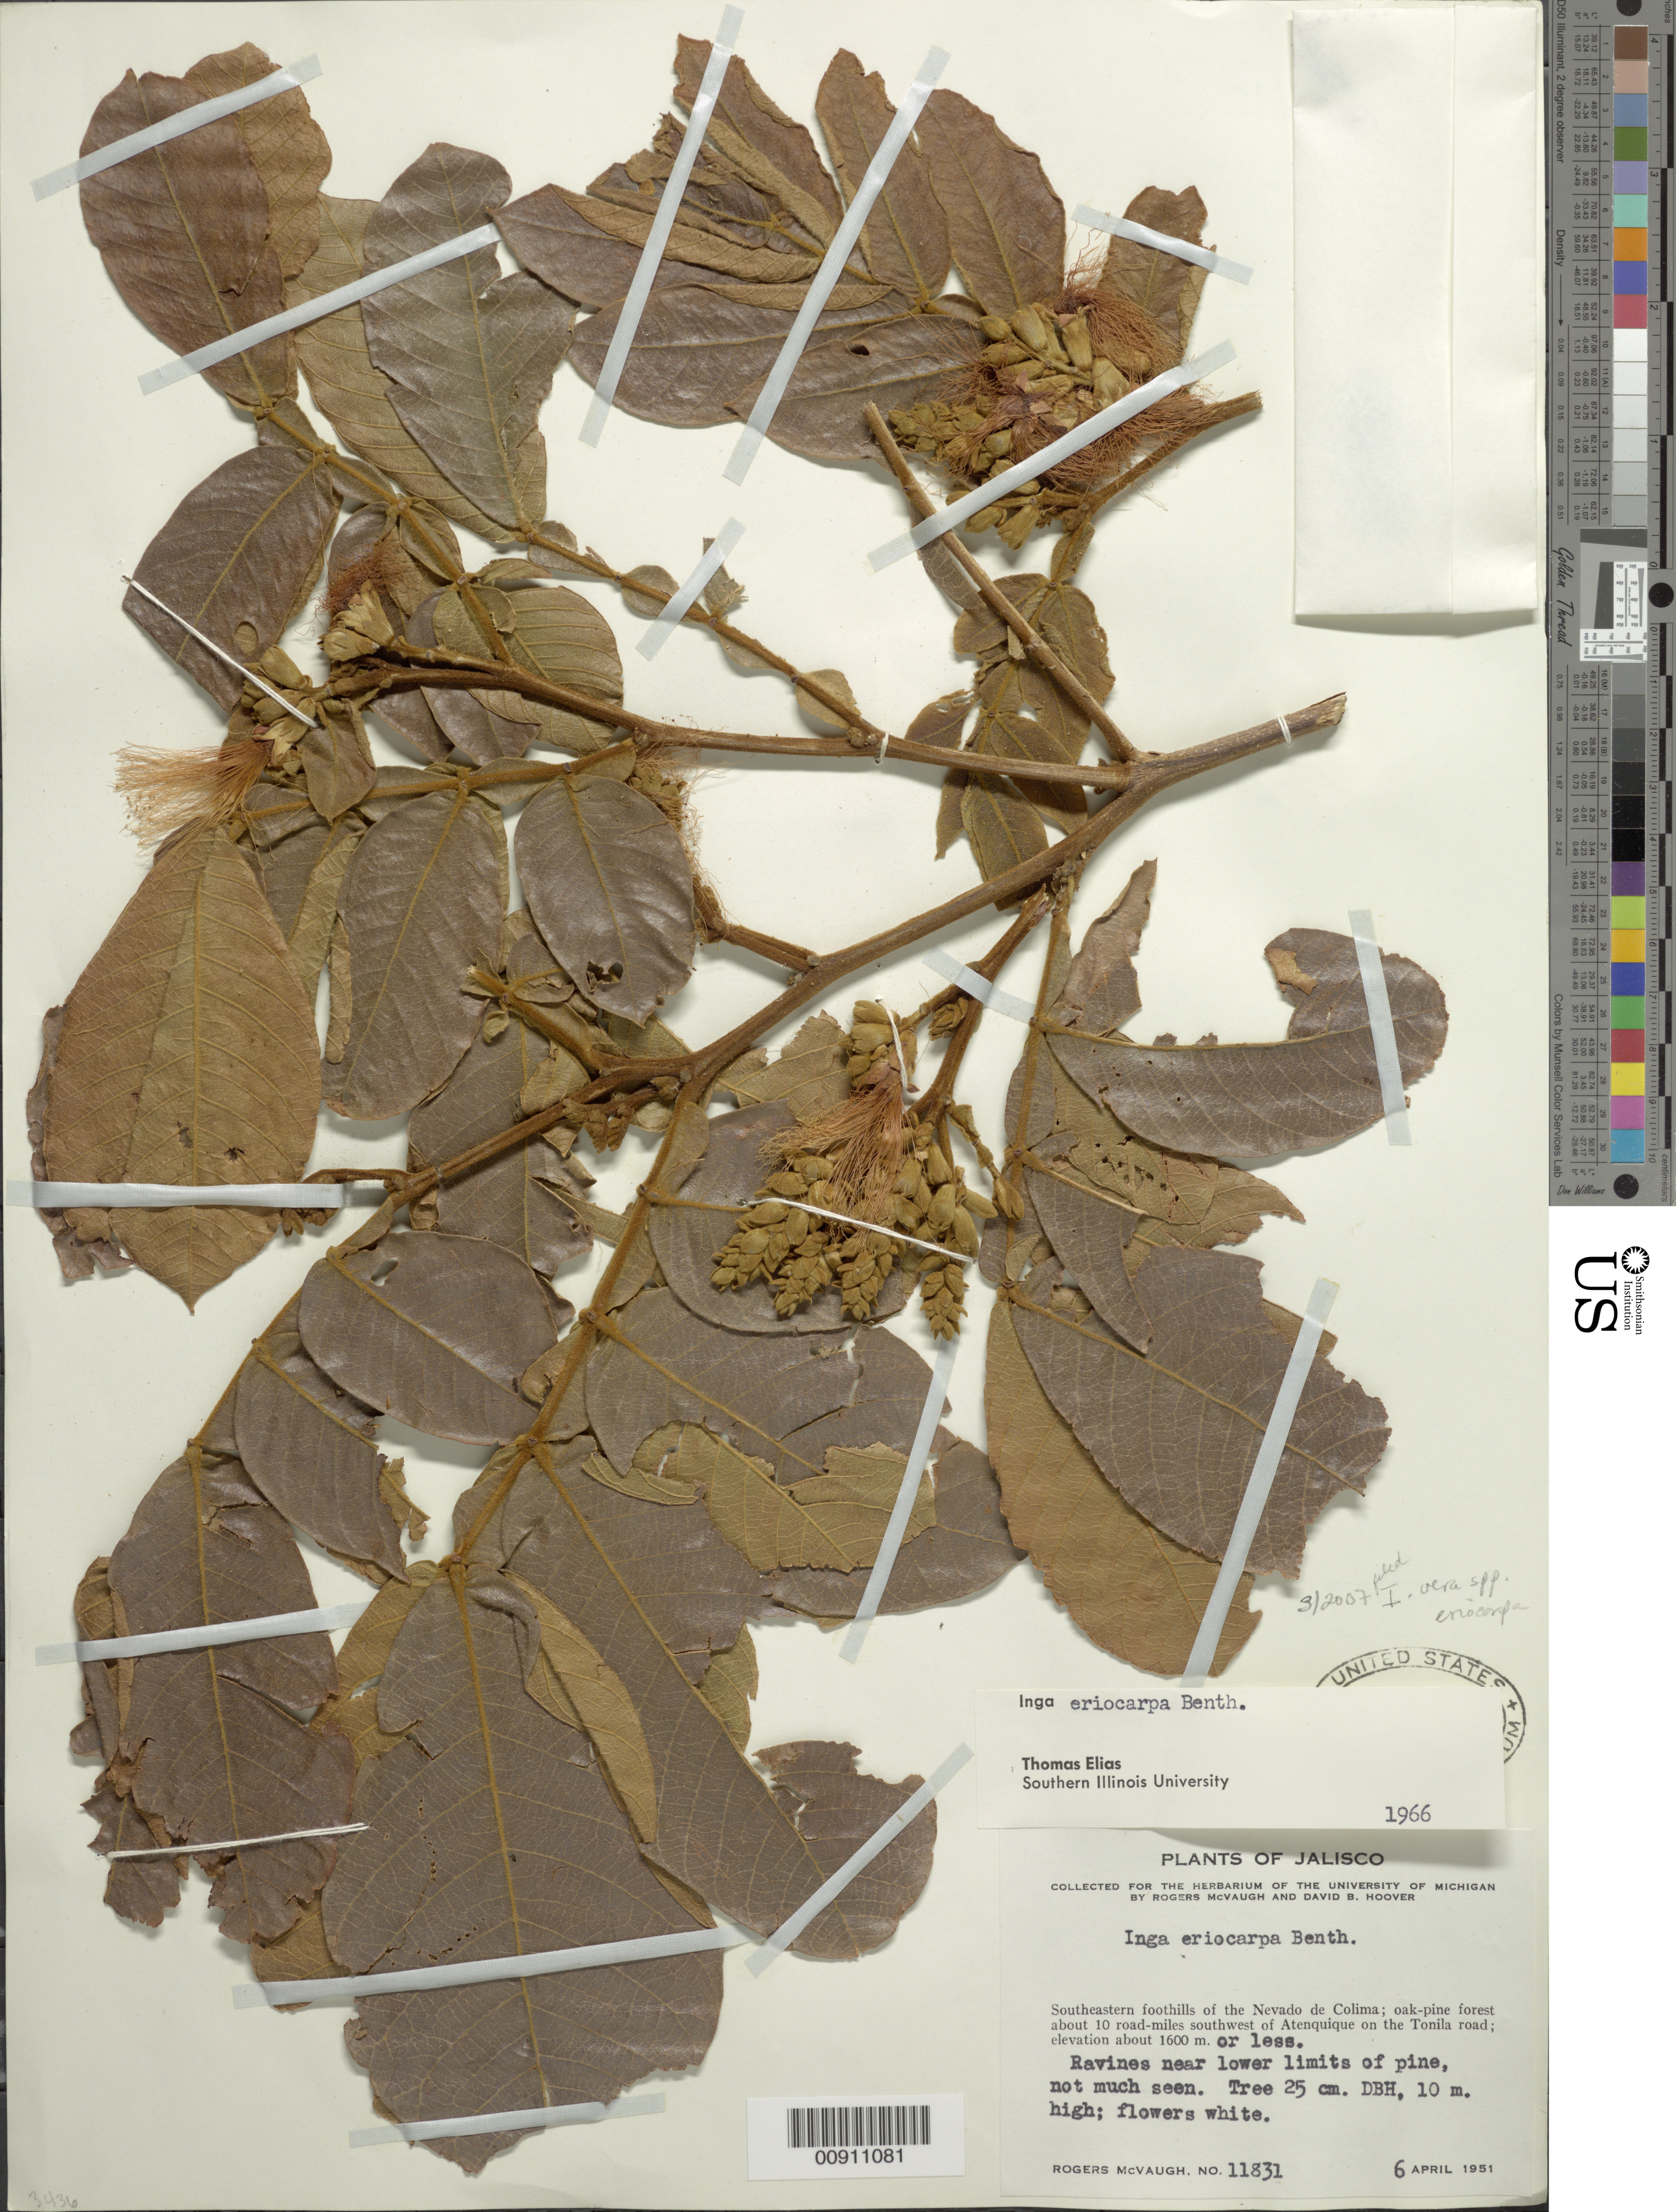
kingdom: Plantae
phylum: Tracheophyta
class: Magnoliopsida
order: Fabales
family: Fabaceae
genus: Inga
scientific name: Inga vera subsp. eriocarpa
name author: (Benth.) J. León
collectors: R. McVaugh & D. B. Hoover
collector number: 11831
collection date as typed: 06 Apr 1951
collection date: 1951-04-06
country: Mexico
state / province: Jalisco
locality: Sotheastern foothills of the Nevado de Colima; oak-pine forest about 10 road-miles southwest of Atenquique on the Tonila road.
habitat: Ravines near lower limits of pine.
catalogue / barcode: US 2215403